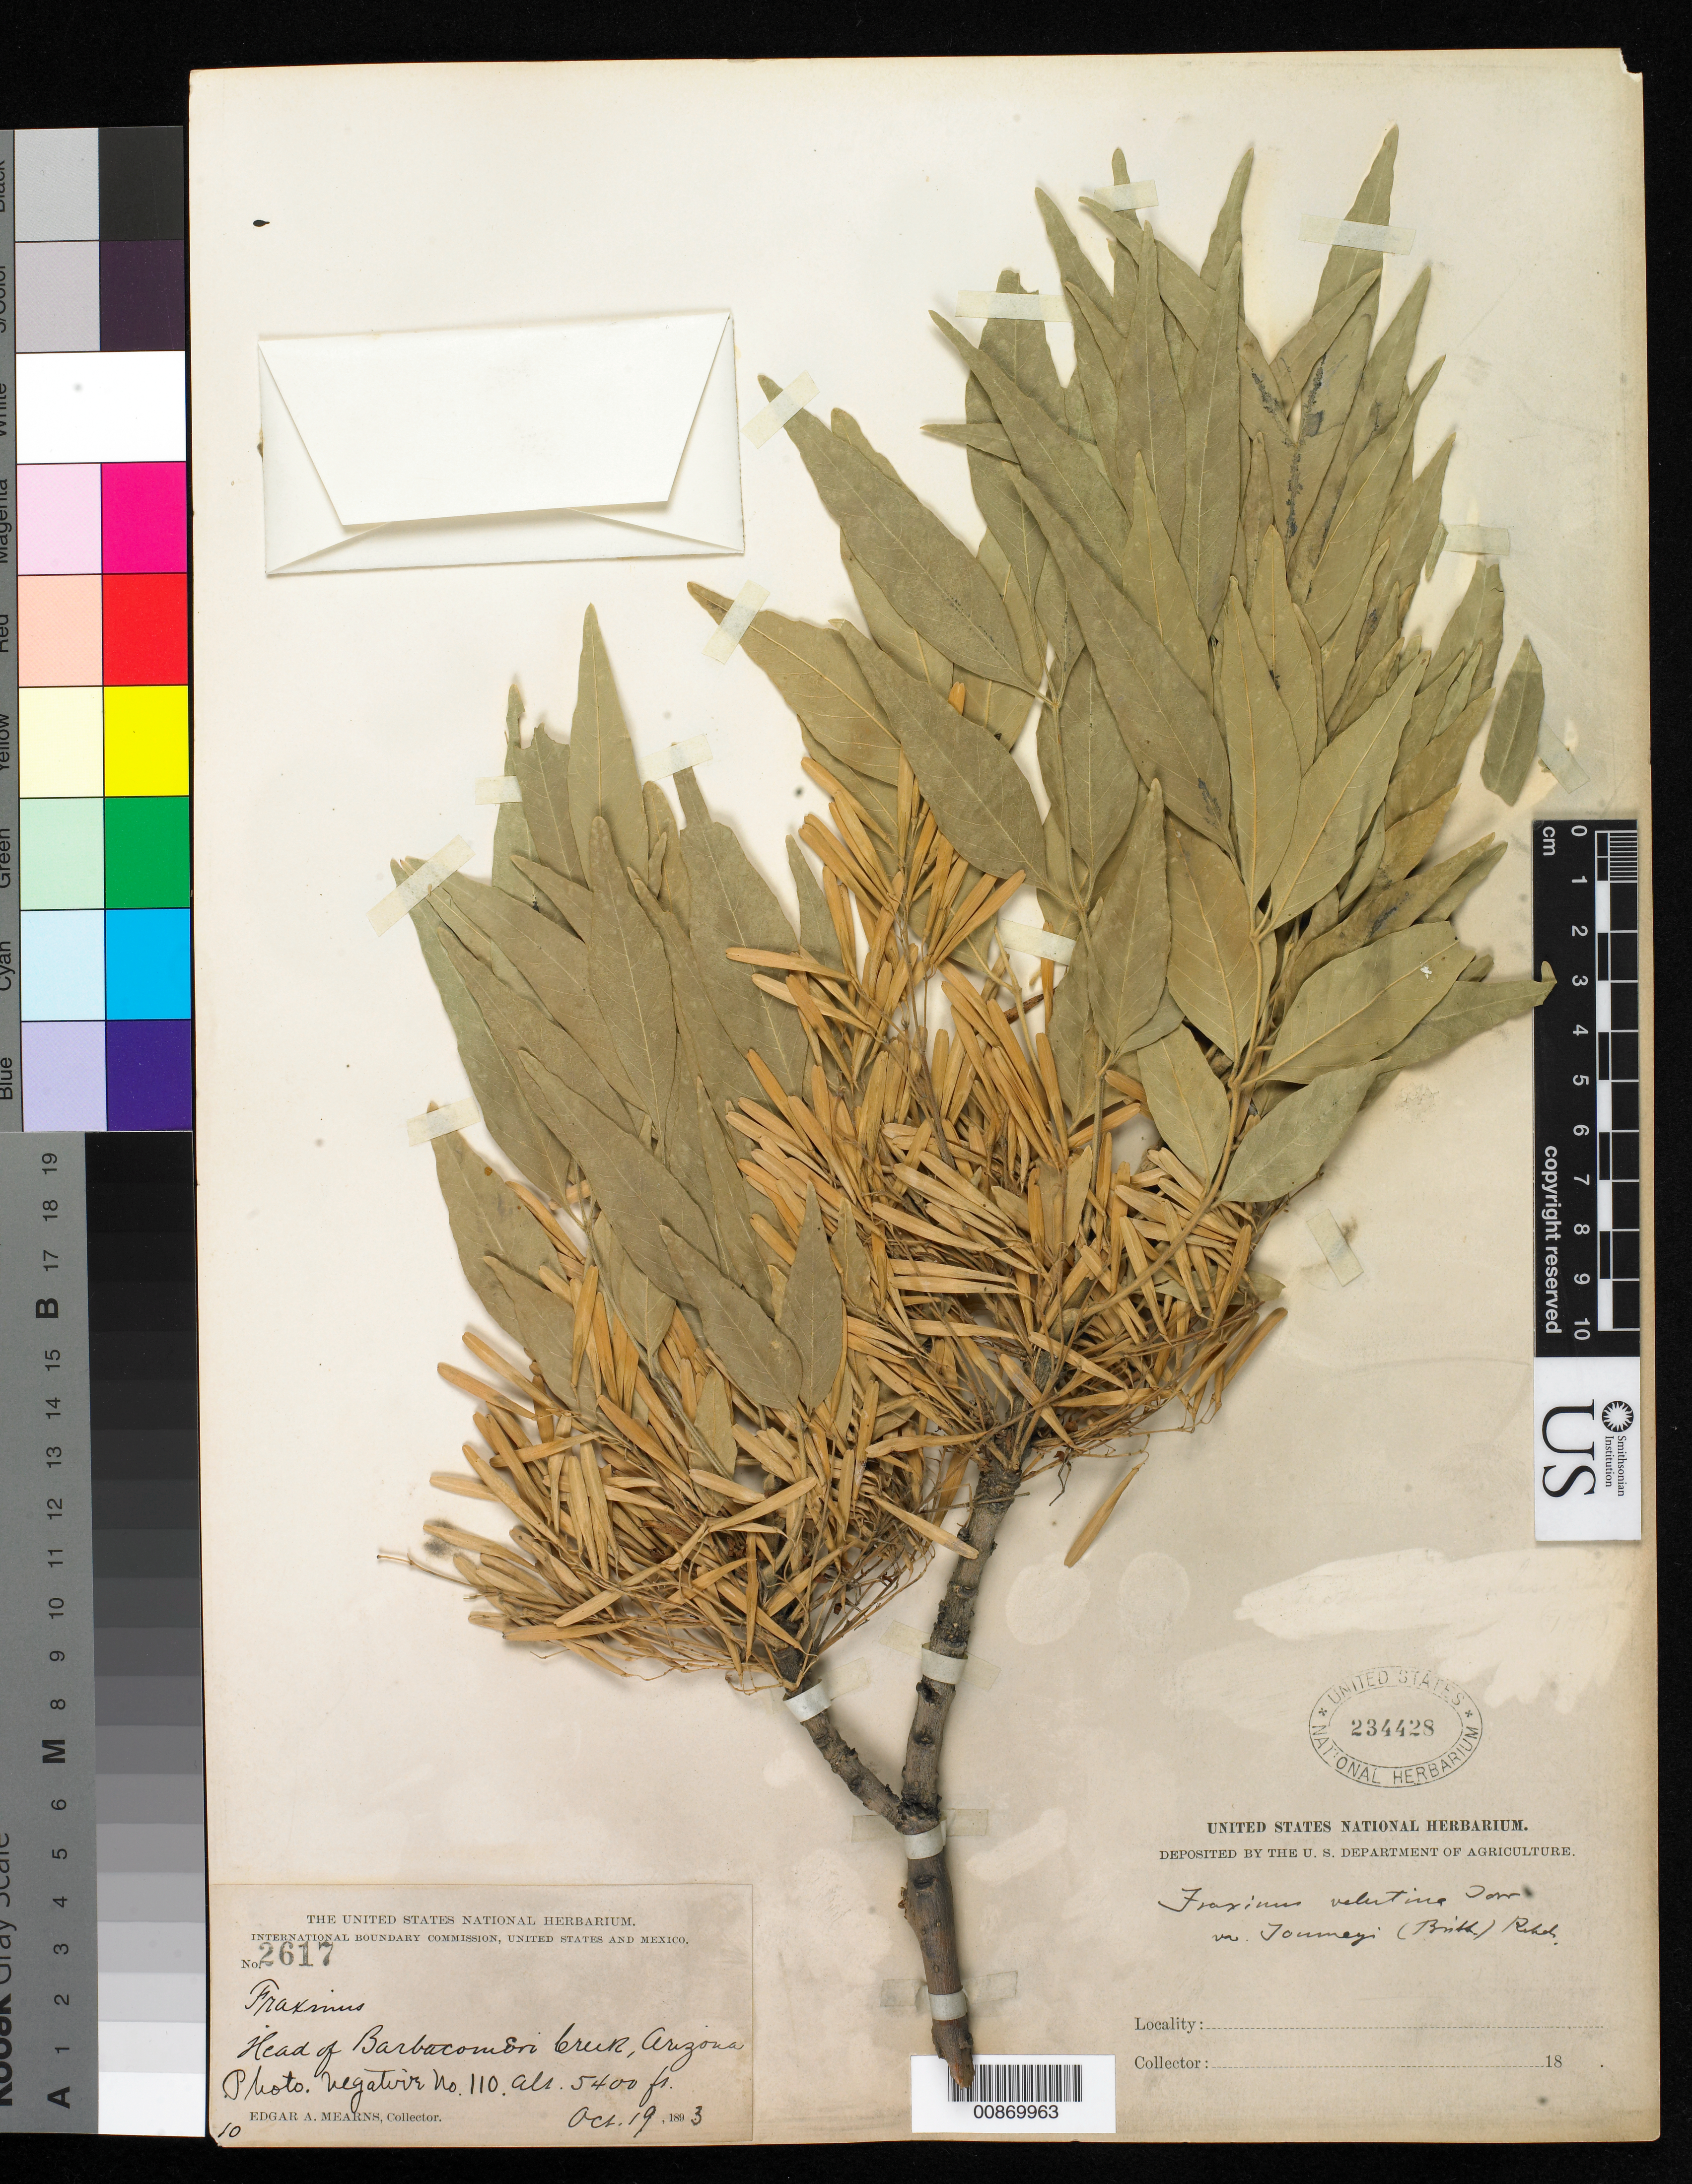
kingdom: Plantae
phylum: Tracheophyta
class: Magnoliopsida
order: Lamiales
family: Oleaceae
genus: Fraxinus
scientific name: Fraxinus velutina var. toumeyi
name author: (Britton) Rehder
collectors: E. A. Mearns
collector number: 2617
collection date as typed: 19 Oct 1893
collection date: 1893-10-19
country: United States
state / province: Arizona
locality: Head of Barbacomori Creek, Arizona.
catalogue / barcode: US 234428